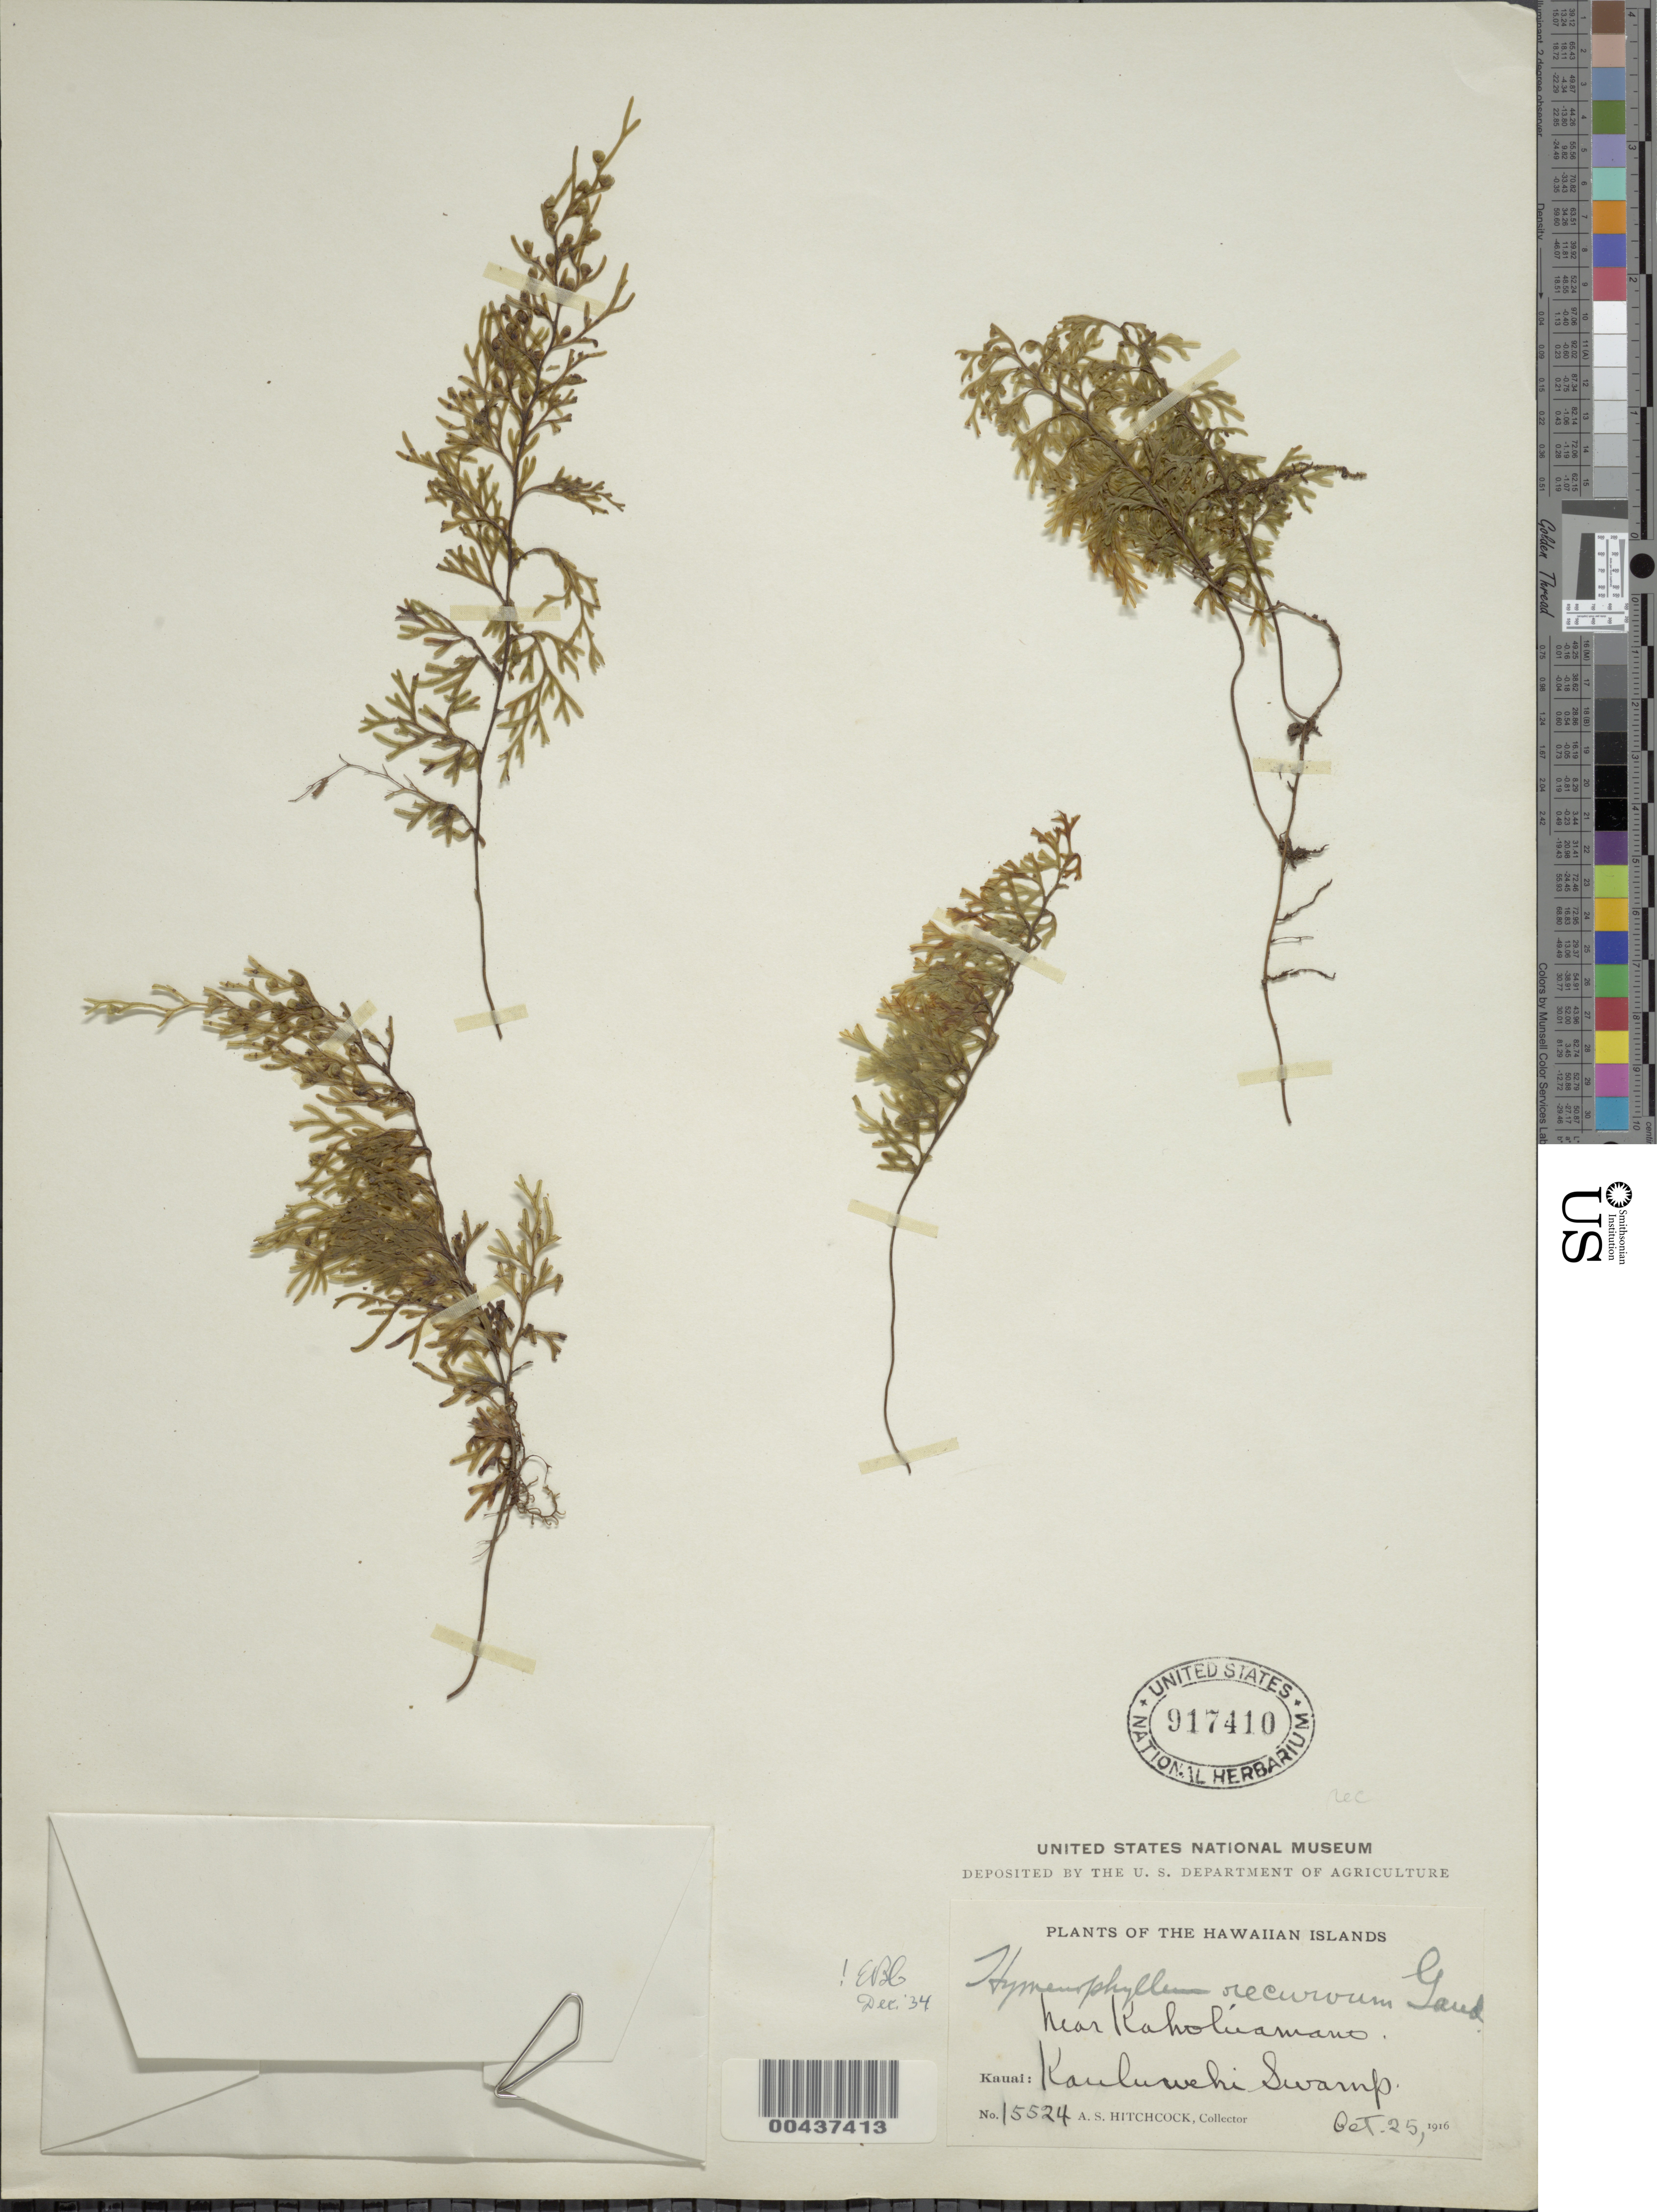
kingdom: Plantae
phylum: Tracheophyta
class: Polypodiopsida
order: Hymenophyllales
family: Hymenophyllaceae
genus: Hymenophyllum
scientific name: Hymenophyllum recurvum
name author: Gaudich.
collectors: A. S. Hitchcock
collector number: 15524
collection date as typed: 25 Oct 1916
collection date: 1916-10-25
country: United States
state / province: Hawaii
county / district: Kauai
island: Kaua'i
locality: Kauluwehi Swamp, Kauai, near Kaholuamano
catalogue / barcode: US 917410